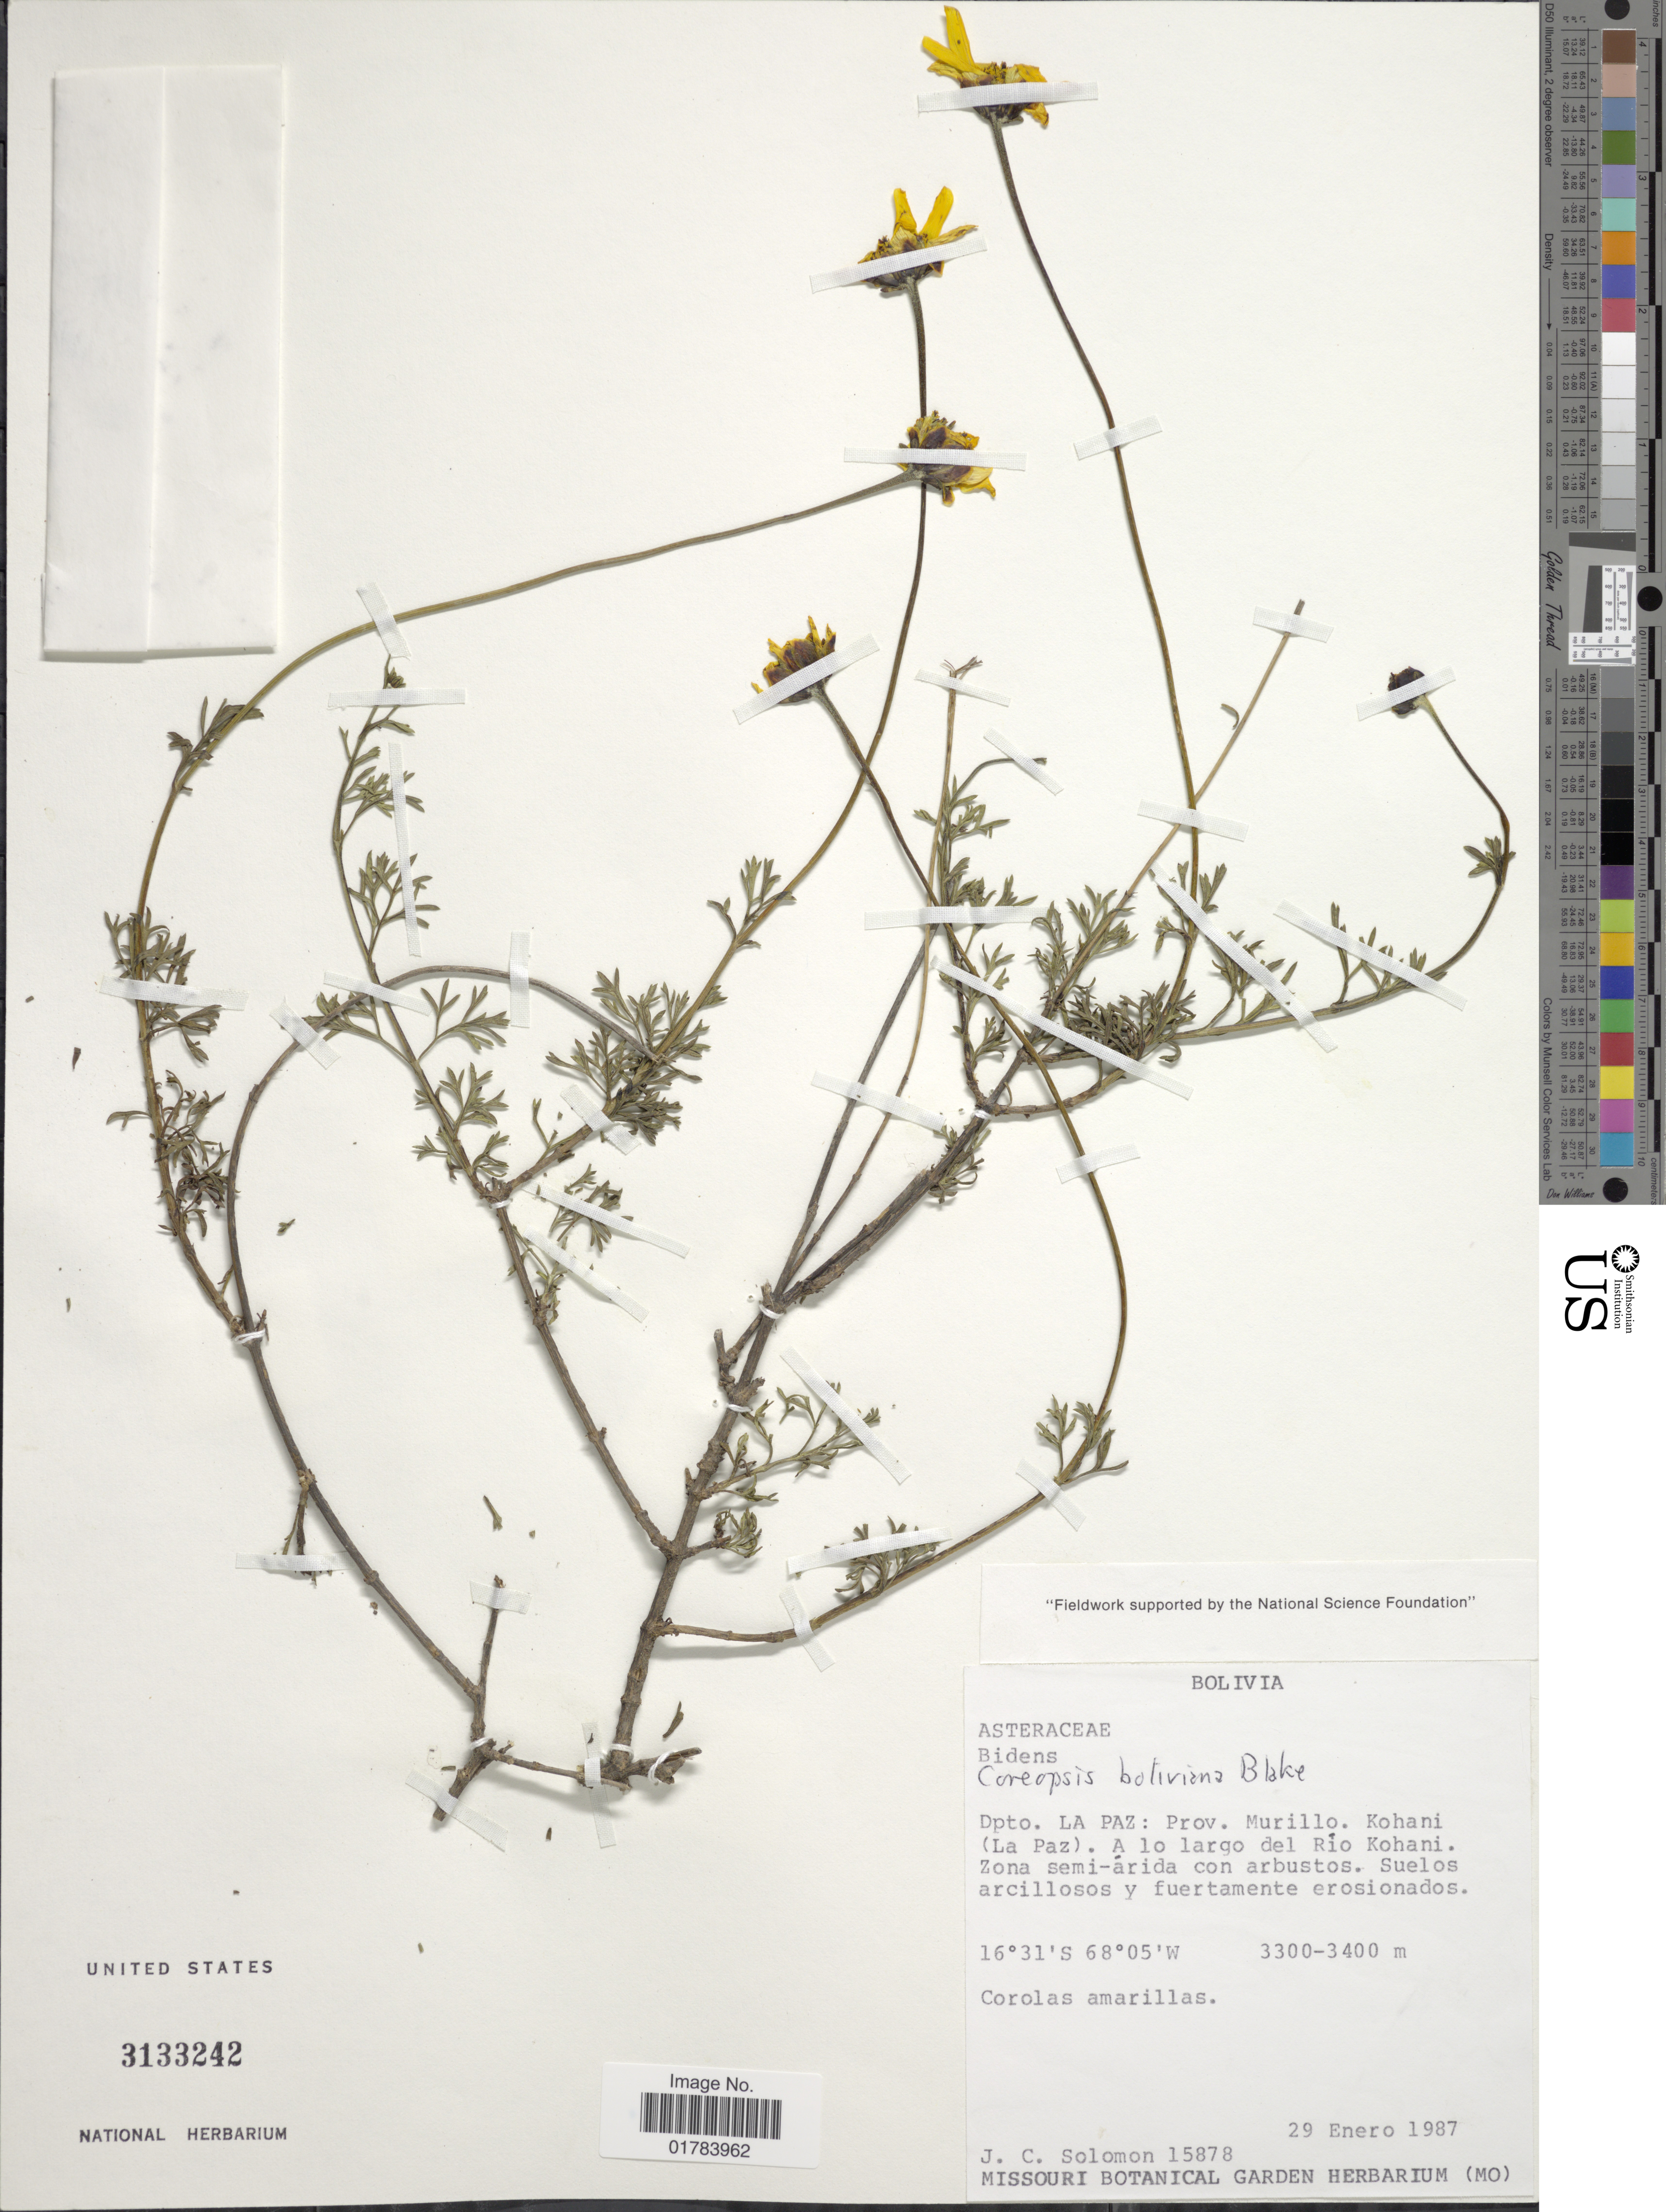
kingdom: Plantae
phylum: Tracheophyta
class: Magnoliopsida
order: Asterales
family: Asteraceae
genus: Coreopsis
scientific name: Coreopsis pickeringii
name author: A. Gray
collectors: J. C. Solomon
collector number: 15878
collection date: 1987-01-29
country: Bolivia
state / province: La Paz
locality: Prov. Murillo. Kohani (La Paz). A lo largo del Rio Kohani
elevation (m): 3300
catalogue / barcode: US 3133242